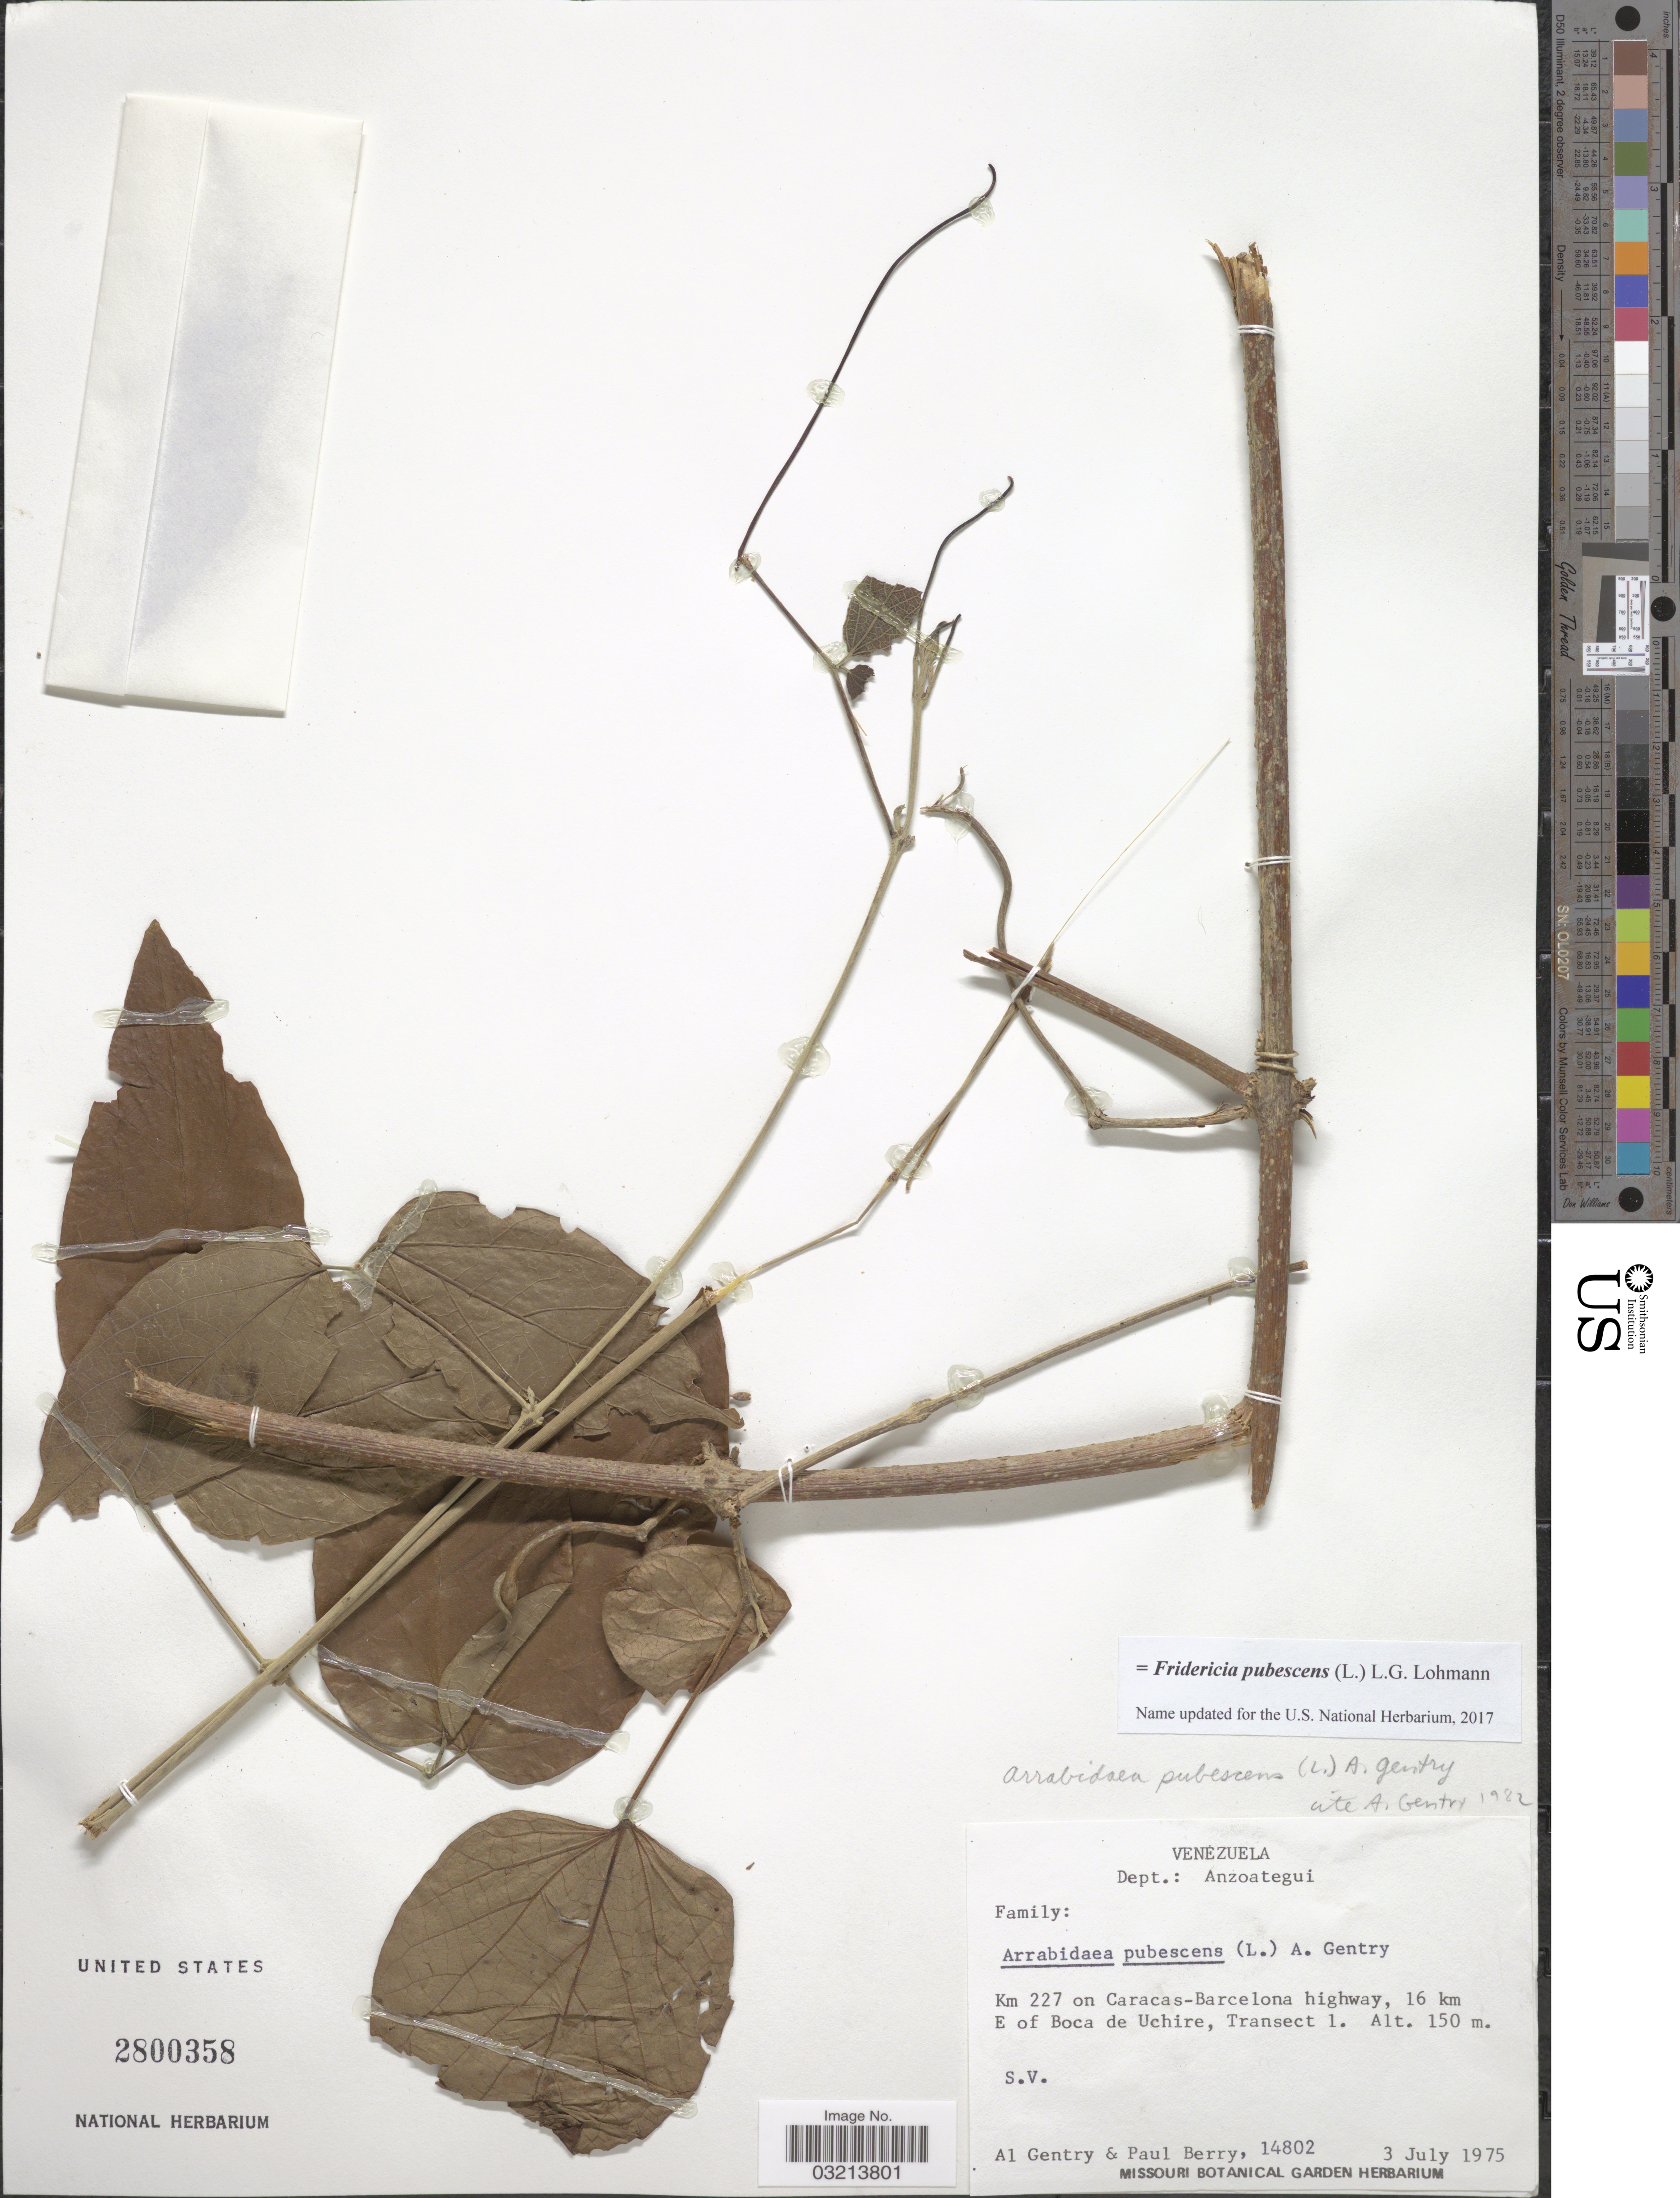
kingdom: Plantae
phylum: Tracheophyta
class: Magnoliopsida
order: Lamiales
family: Bignoniaceae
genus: Fridericia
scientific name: Fridericia pubescens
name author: (L.) L.G. Lohmann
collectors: A. H. Gentry & P. Berry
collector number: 14802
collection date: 1975-07-03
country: Venezuela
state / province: Anzoategui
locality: Dept.: Anzoategui. Km 227 on Caracas-Barcelona highway, 16 km E of Boca de Uchire, Transect 1.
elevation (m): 150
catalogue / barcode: US 2800358